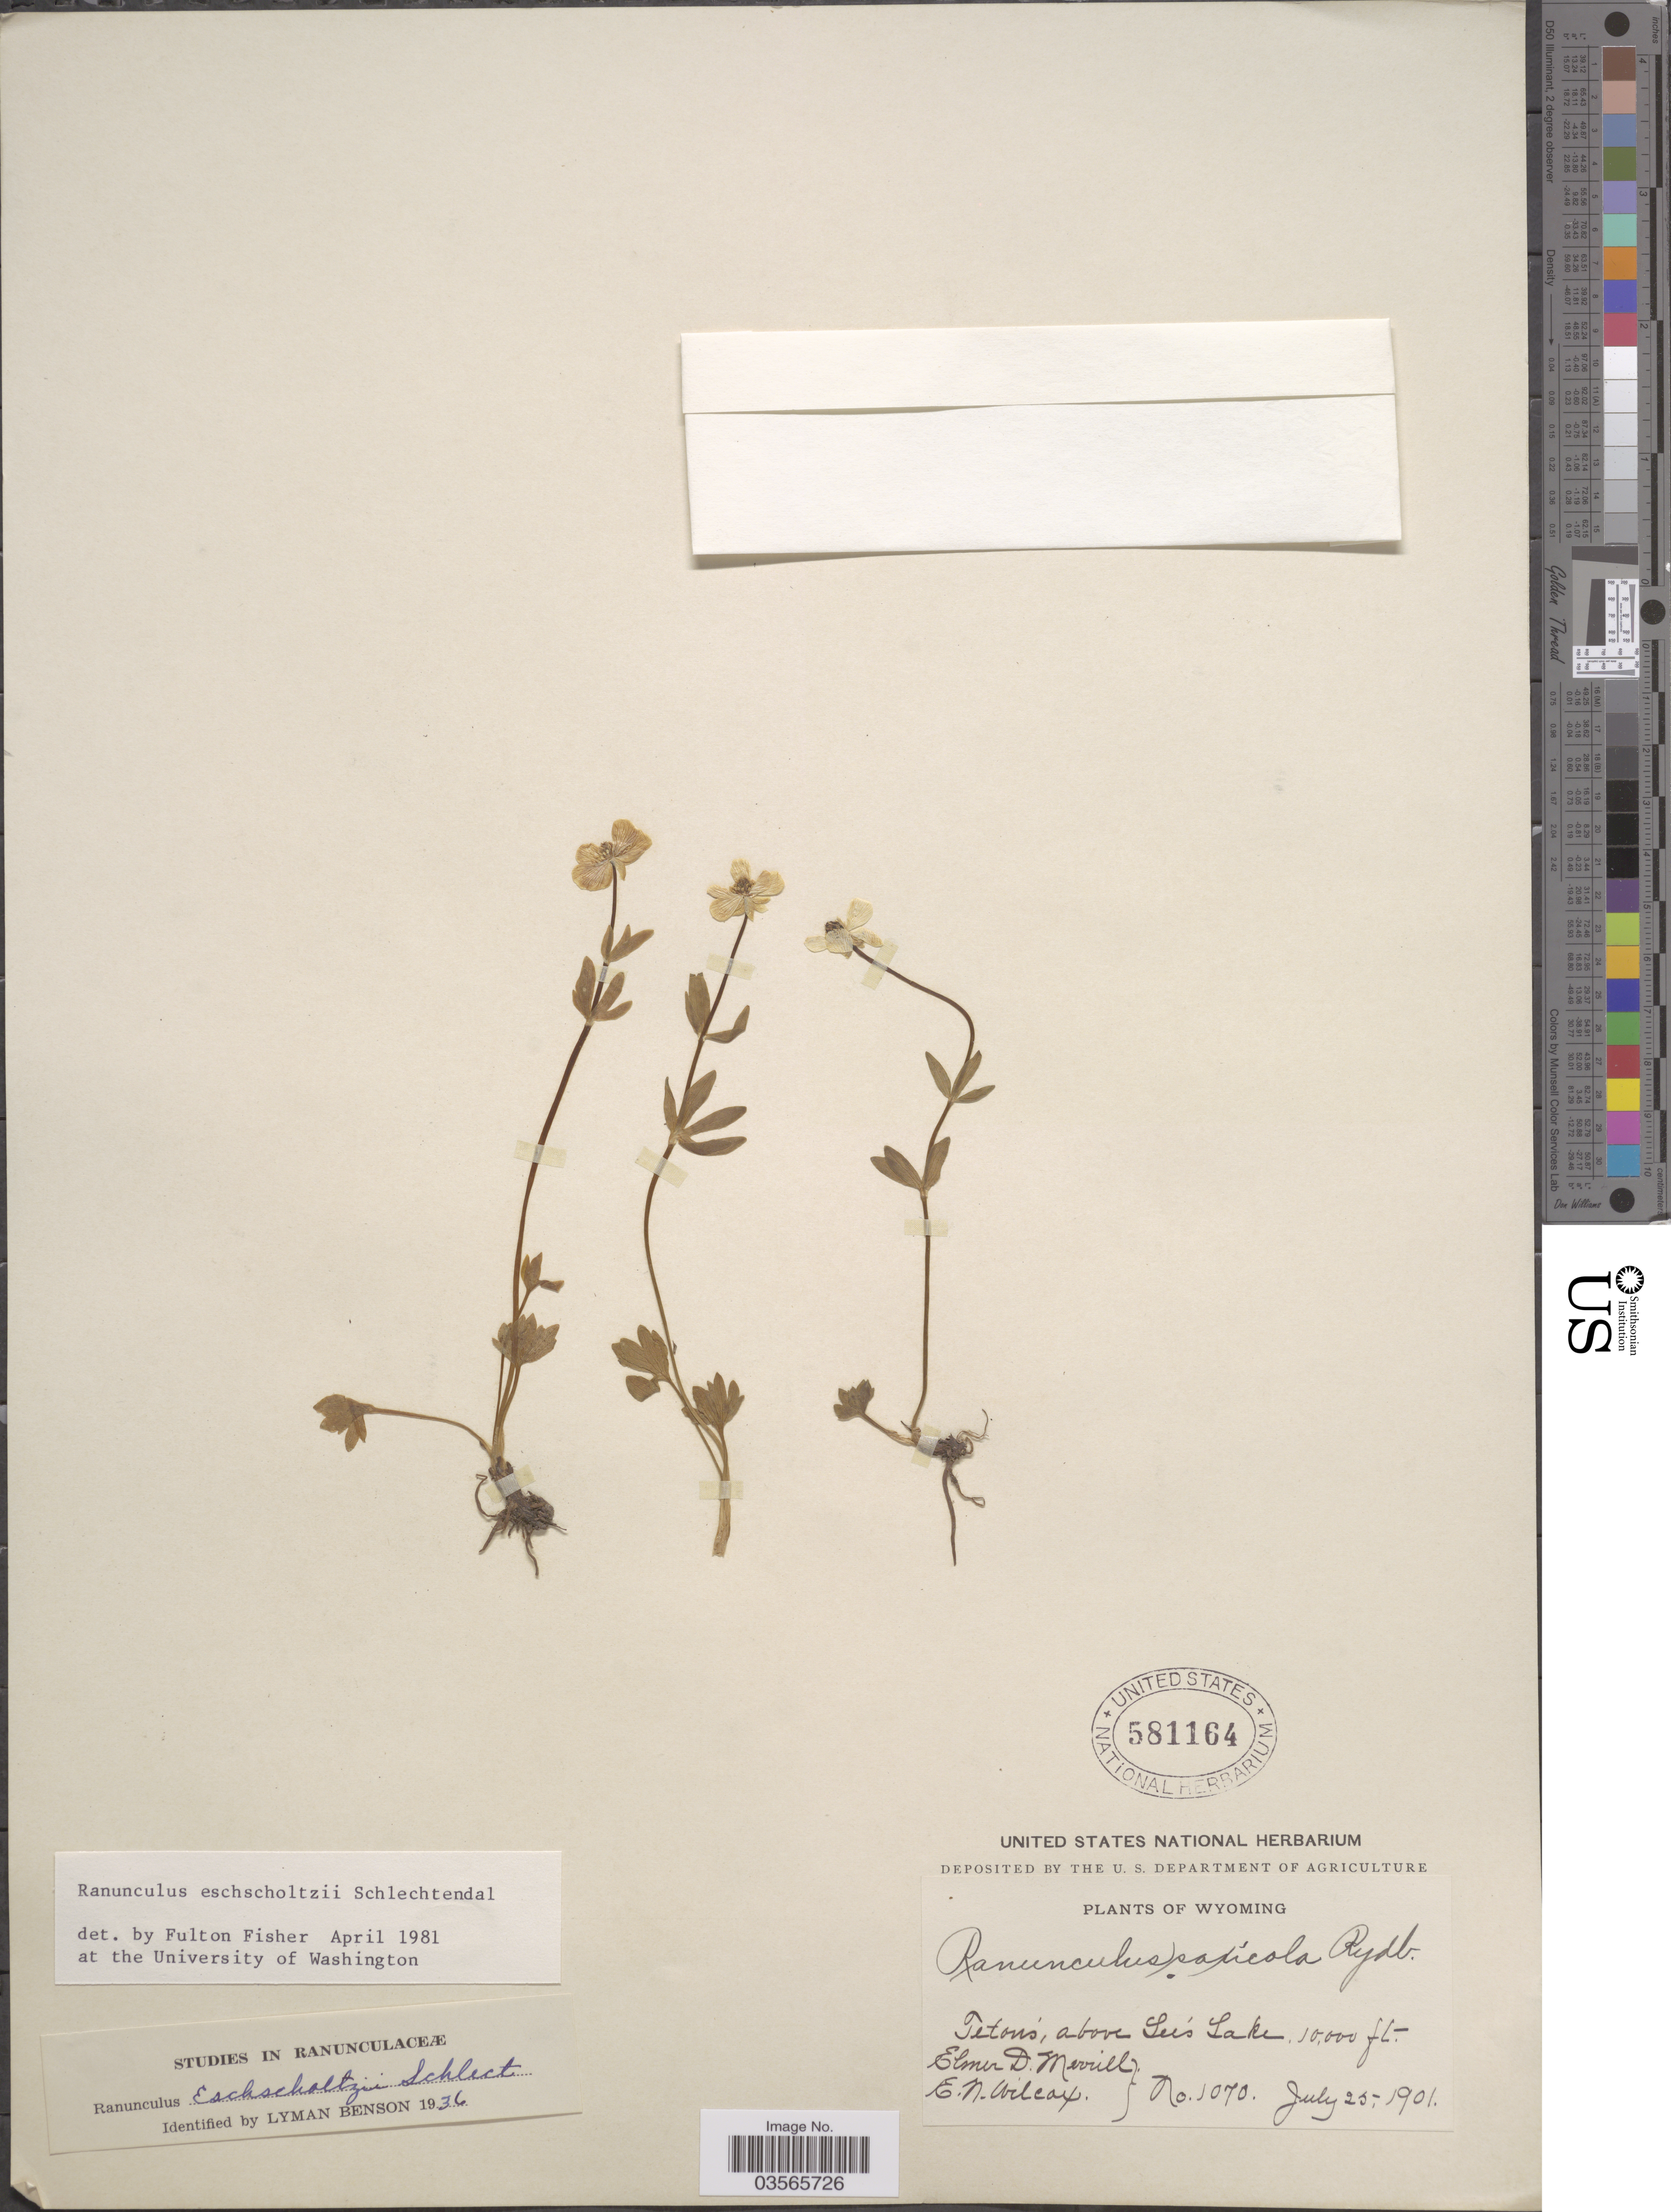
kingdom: Plantae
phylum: Tracheophyta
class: Magnoliopsida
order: Ranunculales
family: Ranunculaceae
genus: Ranunculus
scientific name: Ranunculus eschscholtzii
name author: Schltdl.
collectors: E. D. Merrill & E. Wileax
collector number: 1070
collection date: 1901-07-25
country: United States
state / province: Wyoming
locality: Tetons, above Lee's Lake.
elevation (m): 3048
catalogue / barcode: US 581164